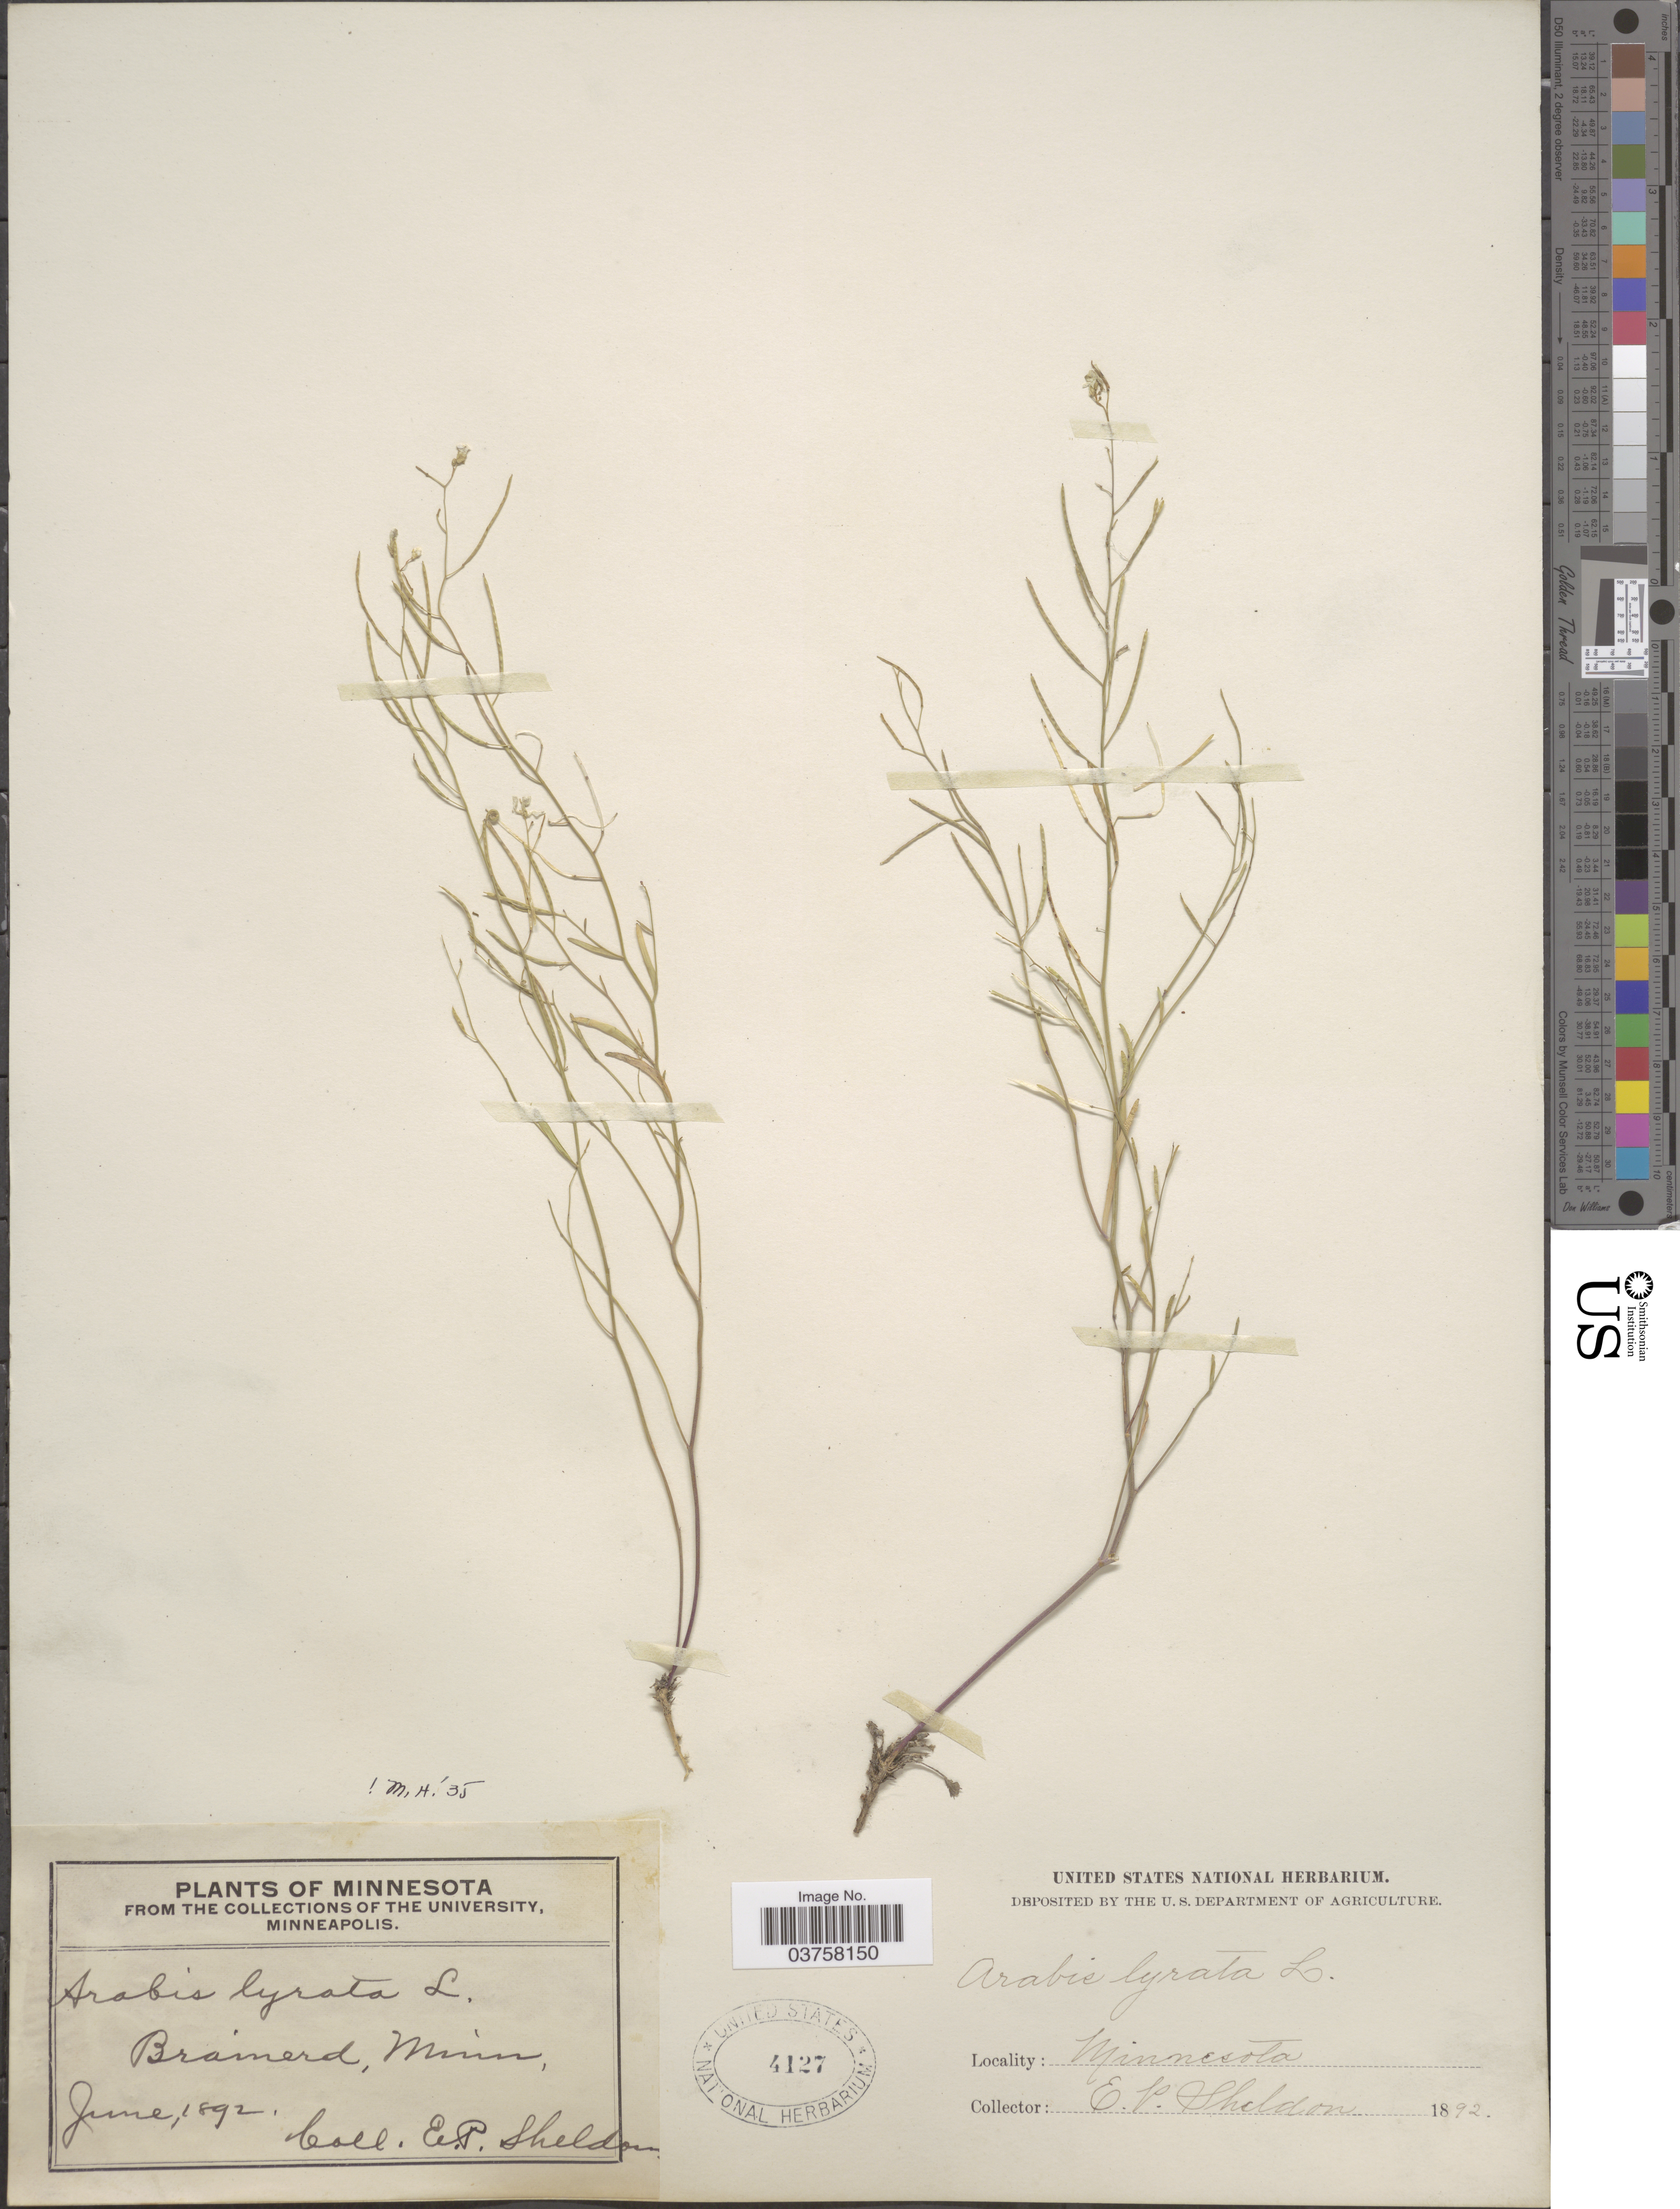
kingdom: Plantae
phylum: Tracheophyta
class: Magnoliopsida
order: Brassicales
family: Brassicaceae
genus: Arabis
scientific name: Arabis lyrata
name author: L.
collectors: E. P. Sheldon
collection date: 1892-06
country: United States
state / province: Minnesota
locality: Brainerd.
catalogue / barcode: US 4127